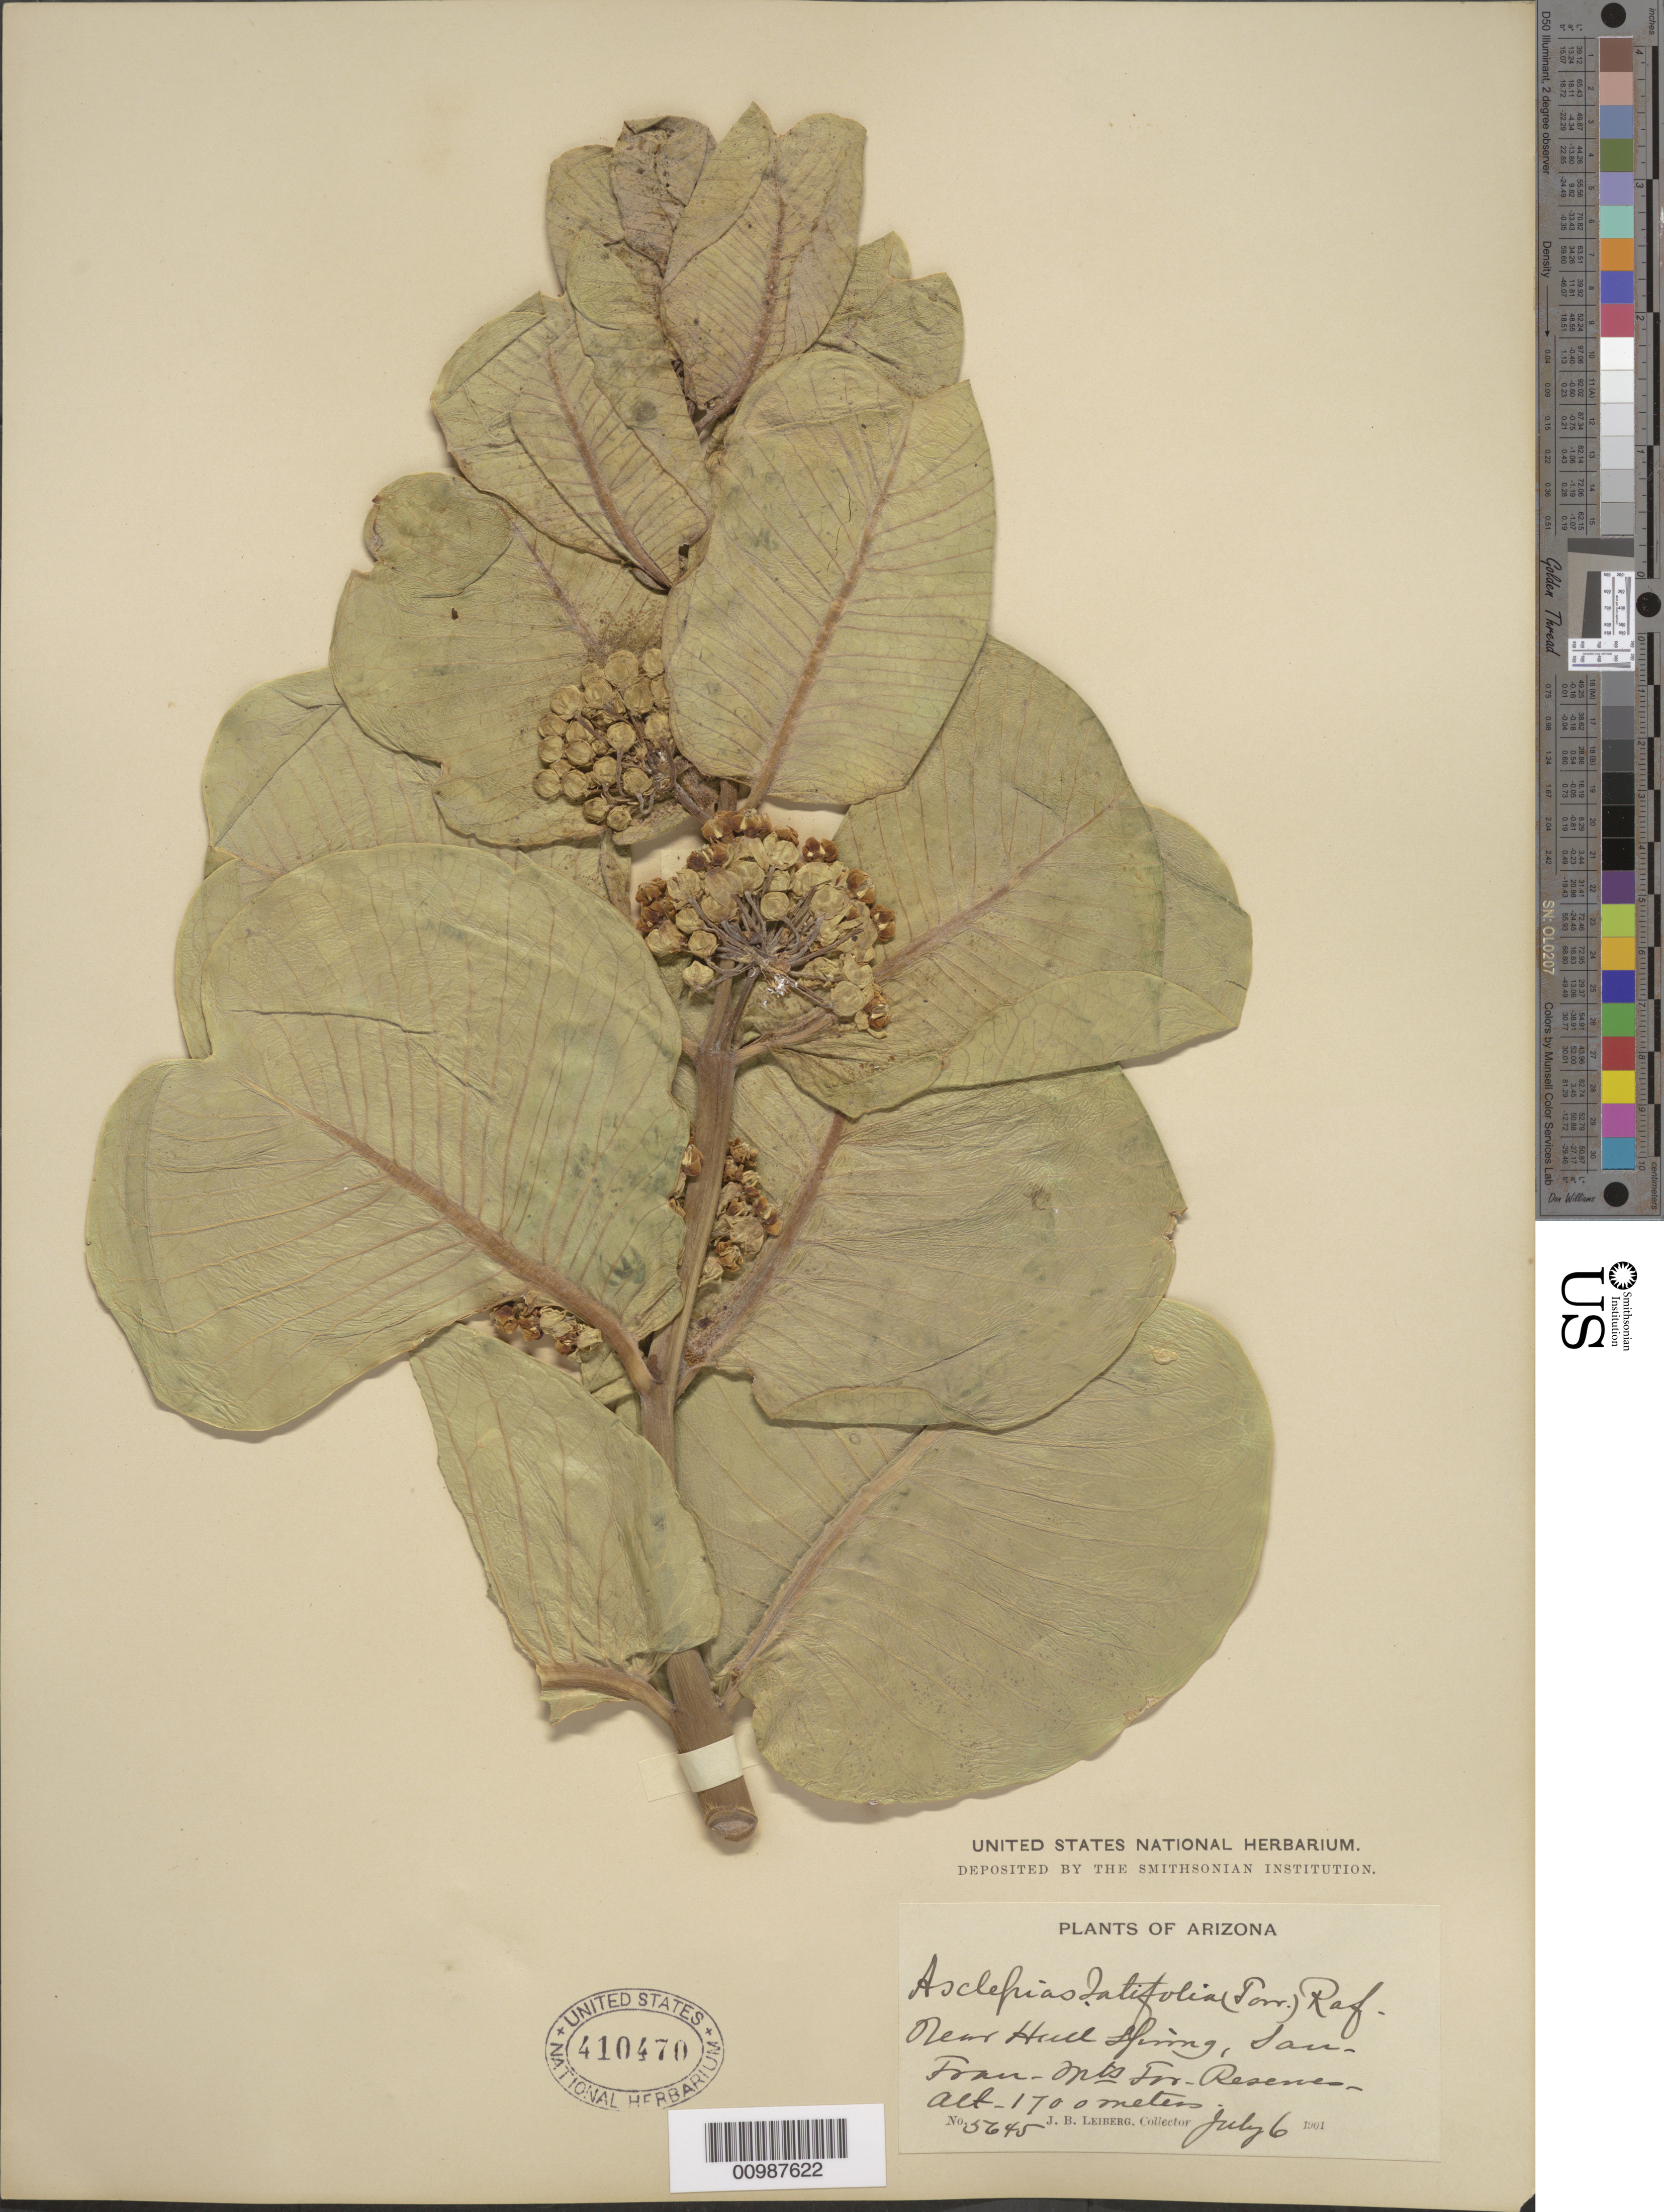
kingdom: Plantae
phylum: Tracheophyta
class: Magnoliopsida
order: Gentianales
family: Apocynaceae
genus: Asclepias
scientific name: Asclepias latifolia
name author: Torr.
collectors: J. Leiberg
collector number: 5645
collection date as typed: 06 Jul 1901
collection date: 1901-07-06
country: United States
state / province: Arizona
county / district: Coconino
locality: Near Hill Fling, San Francisco Mountains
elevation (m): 1700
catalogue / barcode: US 410470